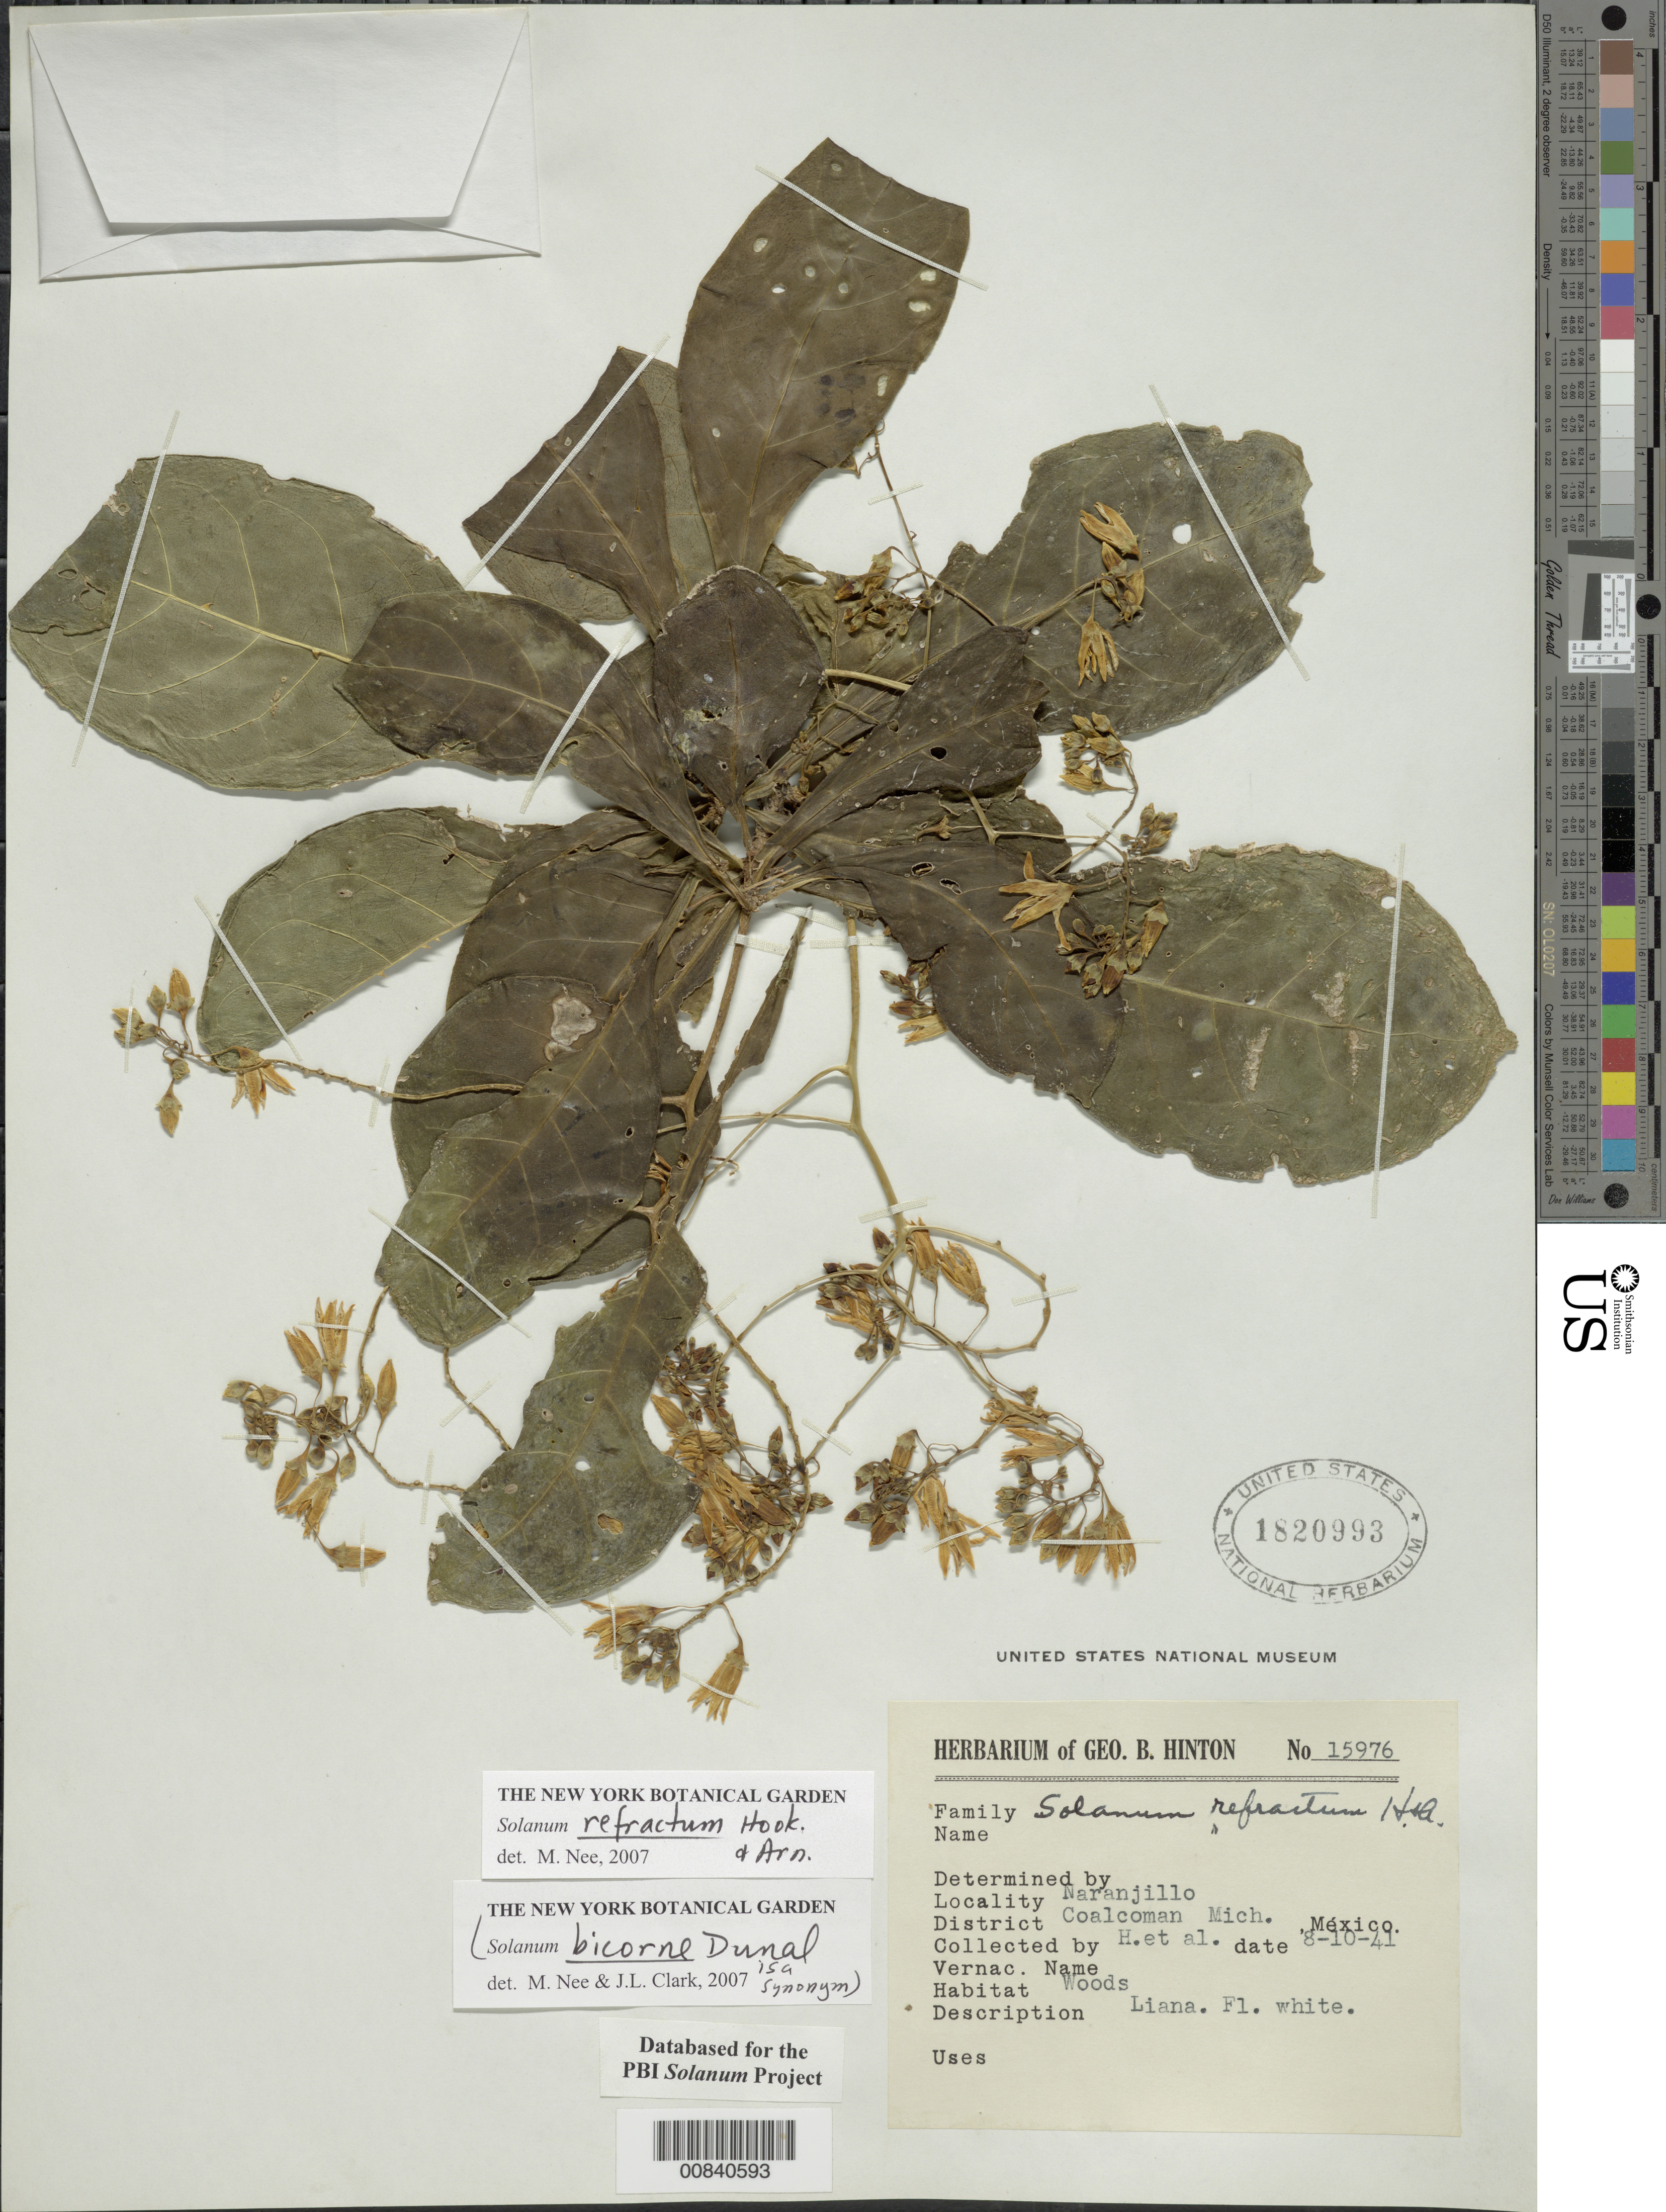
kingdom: Plantae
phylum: Tracheophyta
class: Magnoliopsida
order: Solanales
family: Solanaceae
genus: Solanum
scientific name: Solanum bicorne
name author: Dunal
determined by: Clark, J. L., (SEL), The Marie Selby Botanical Garden (UNITED STATES)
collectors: G. B. Hinton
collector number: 15976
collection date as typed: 10 Aug 1941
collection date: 1941-08-10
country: Mexico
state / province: Michoácan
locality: Naranjillo. District Coalcoman Mich.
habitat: Woods.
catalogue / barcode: US 1820993